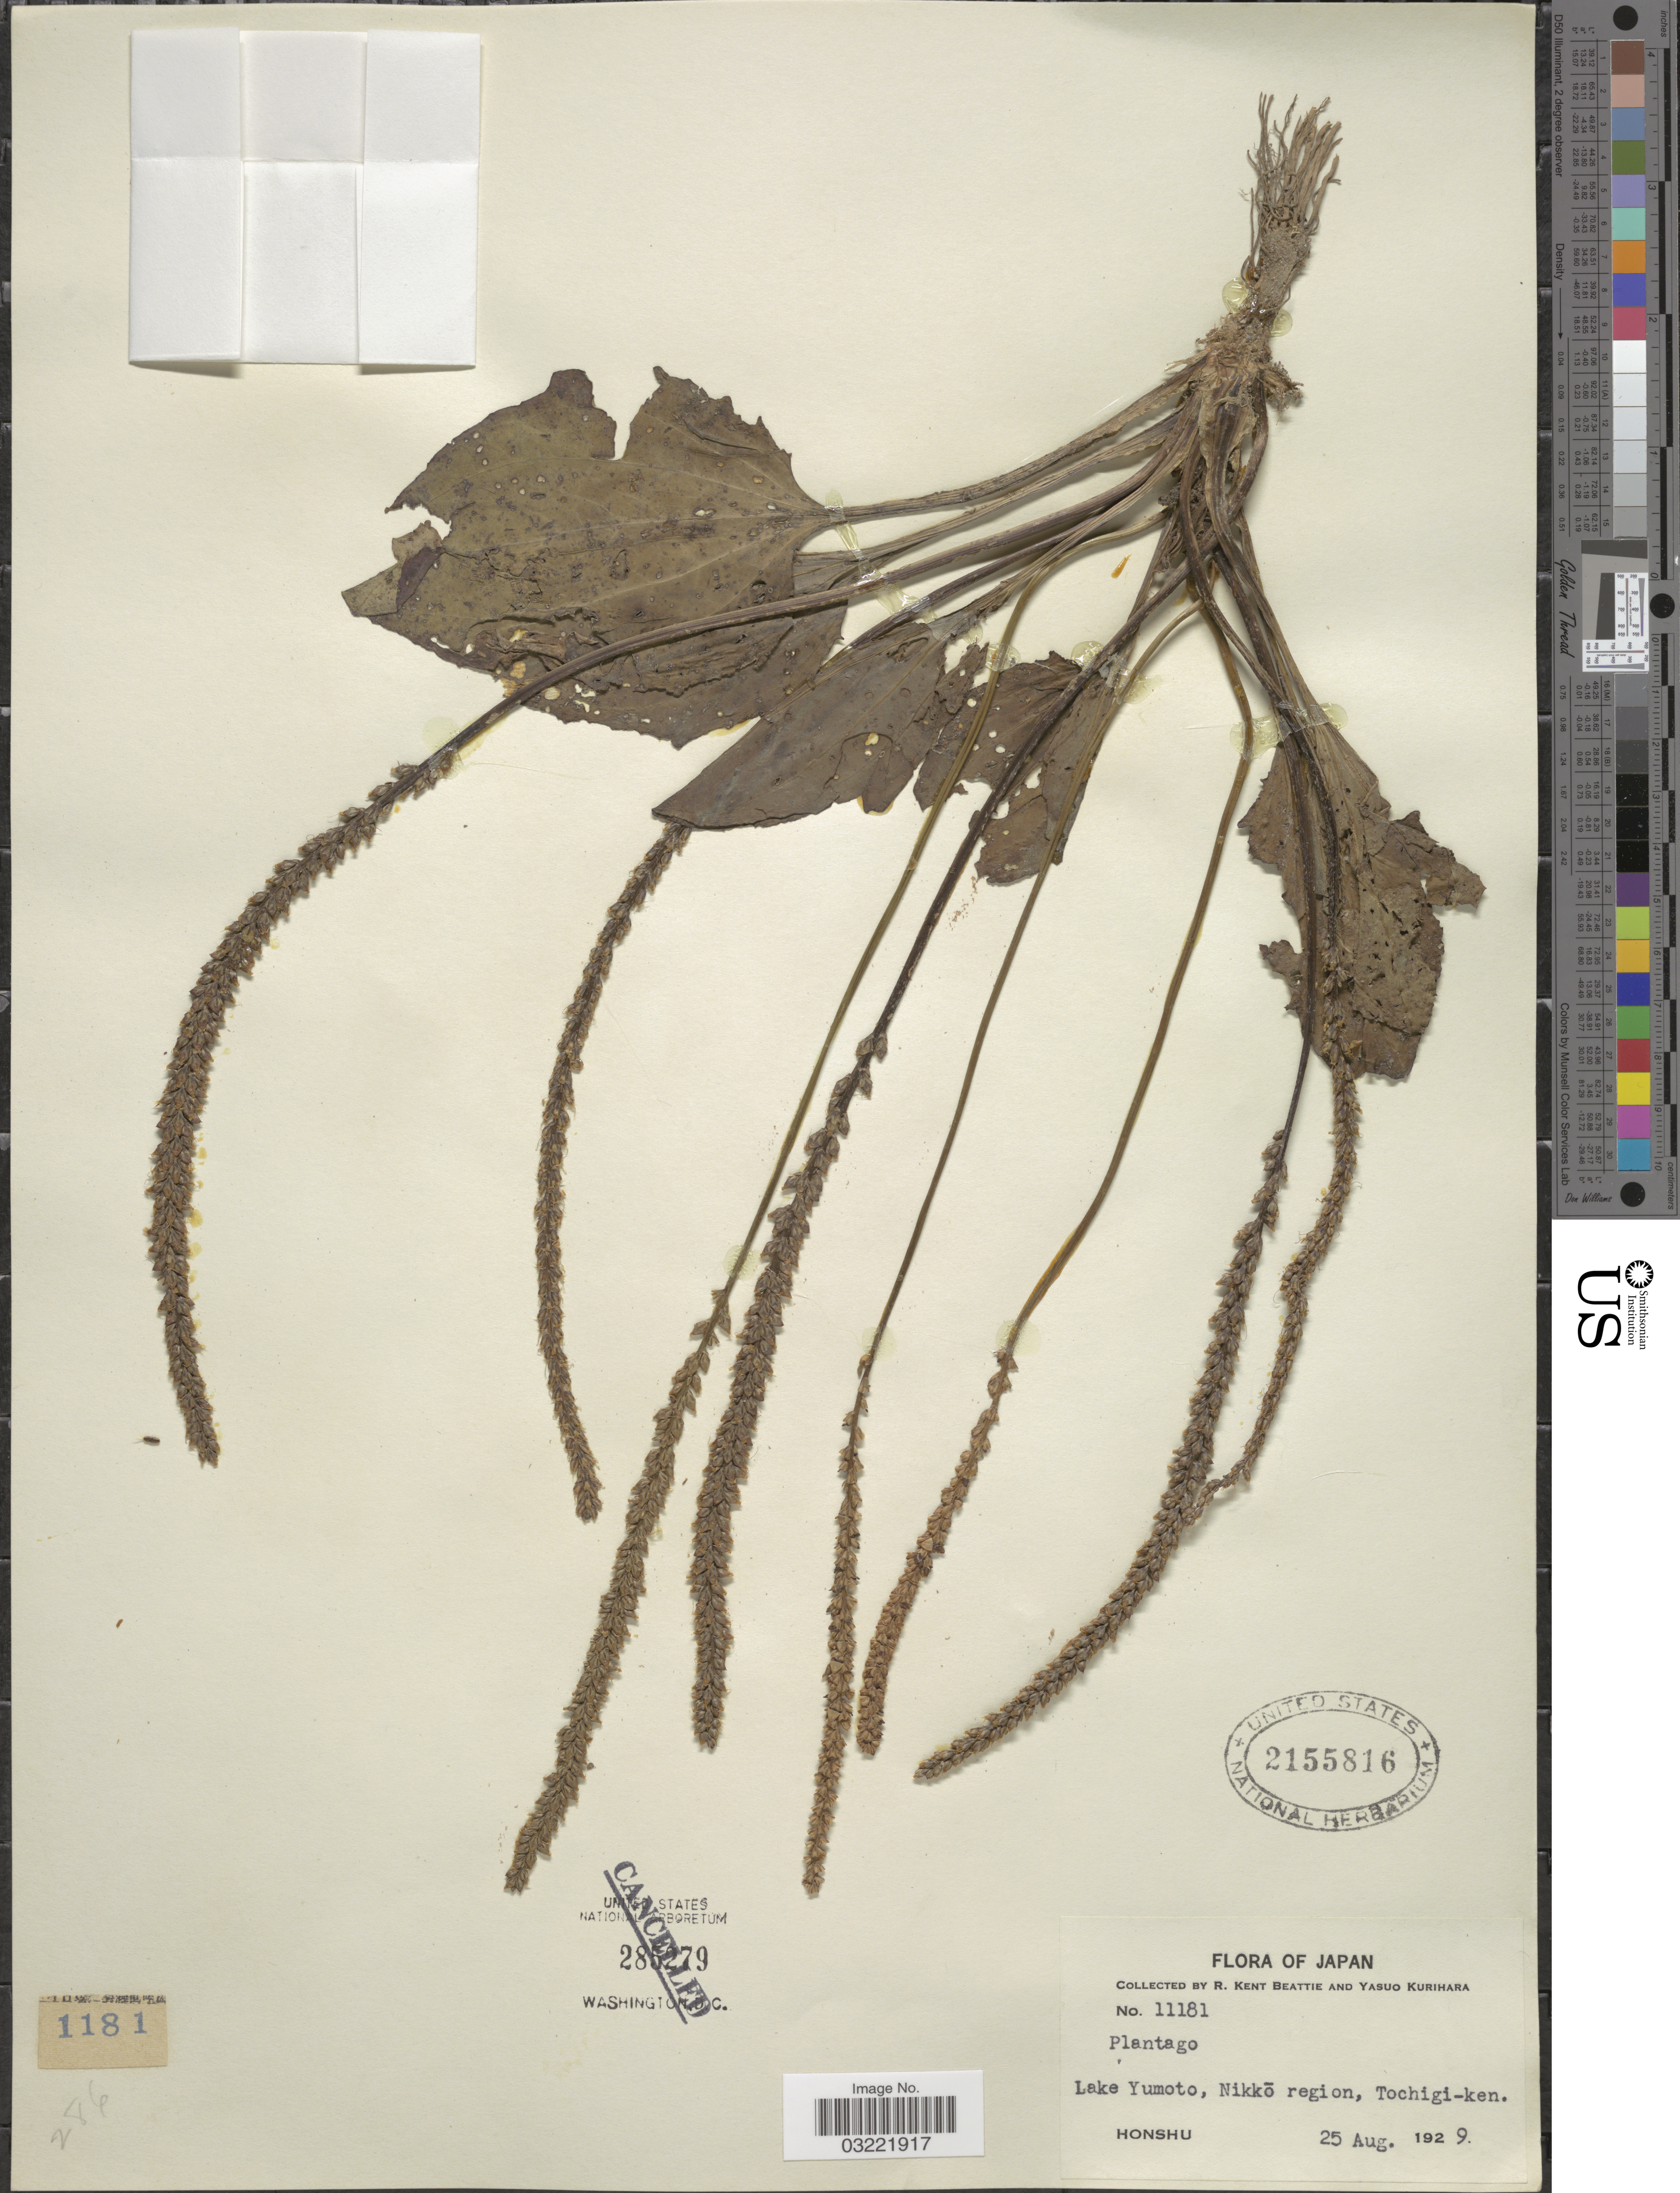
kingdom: Plantae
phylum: Tracheophyta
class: Magnoliopsida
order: Lamiales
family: Plantaginaceae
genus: Plantago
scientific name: Plantago asiatica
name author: L.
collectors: R. K. Beattie & Y. Kurihara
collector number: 11181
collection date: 1929-08-25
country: Japan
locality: Lake Yumoto, Nikkō region, Tochigi-ken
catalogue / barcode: US 2155816